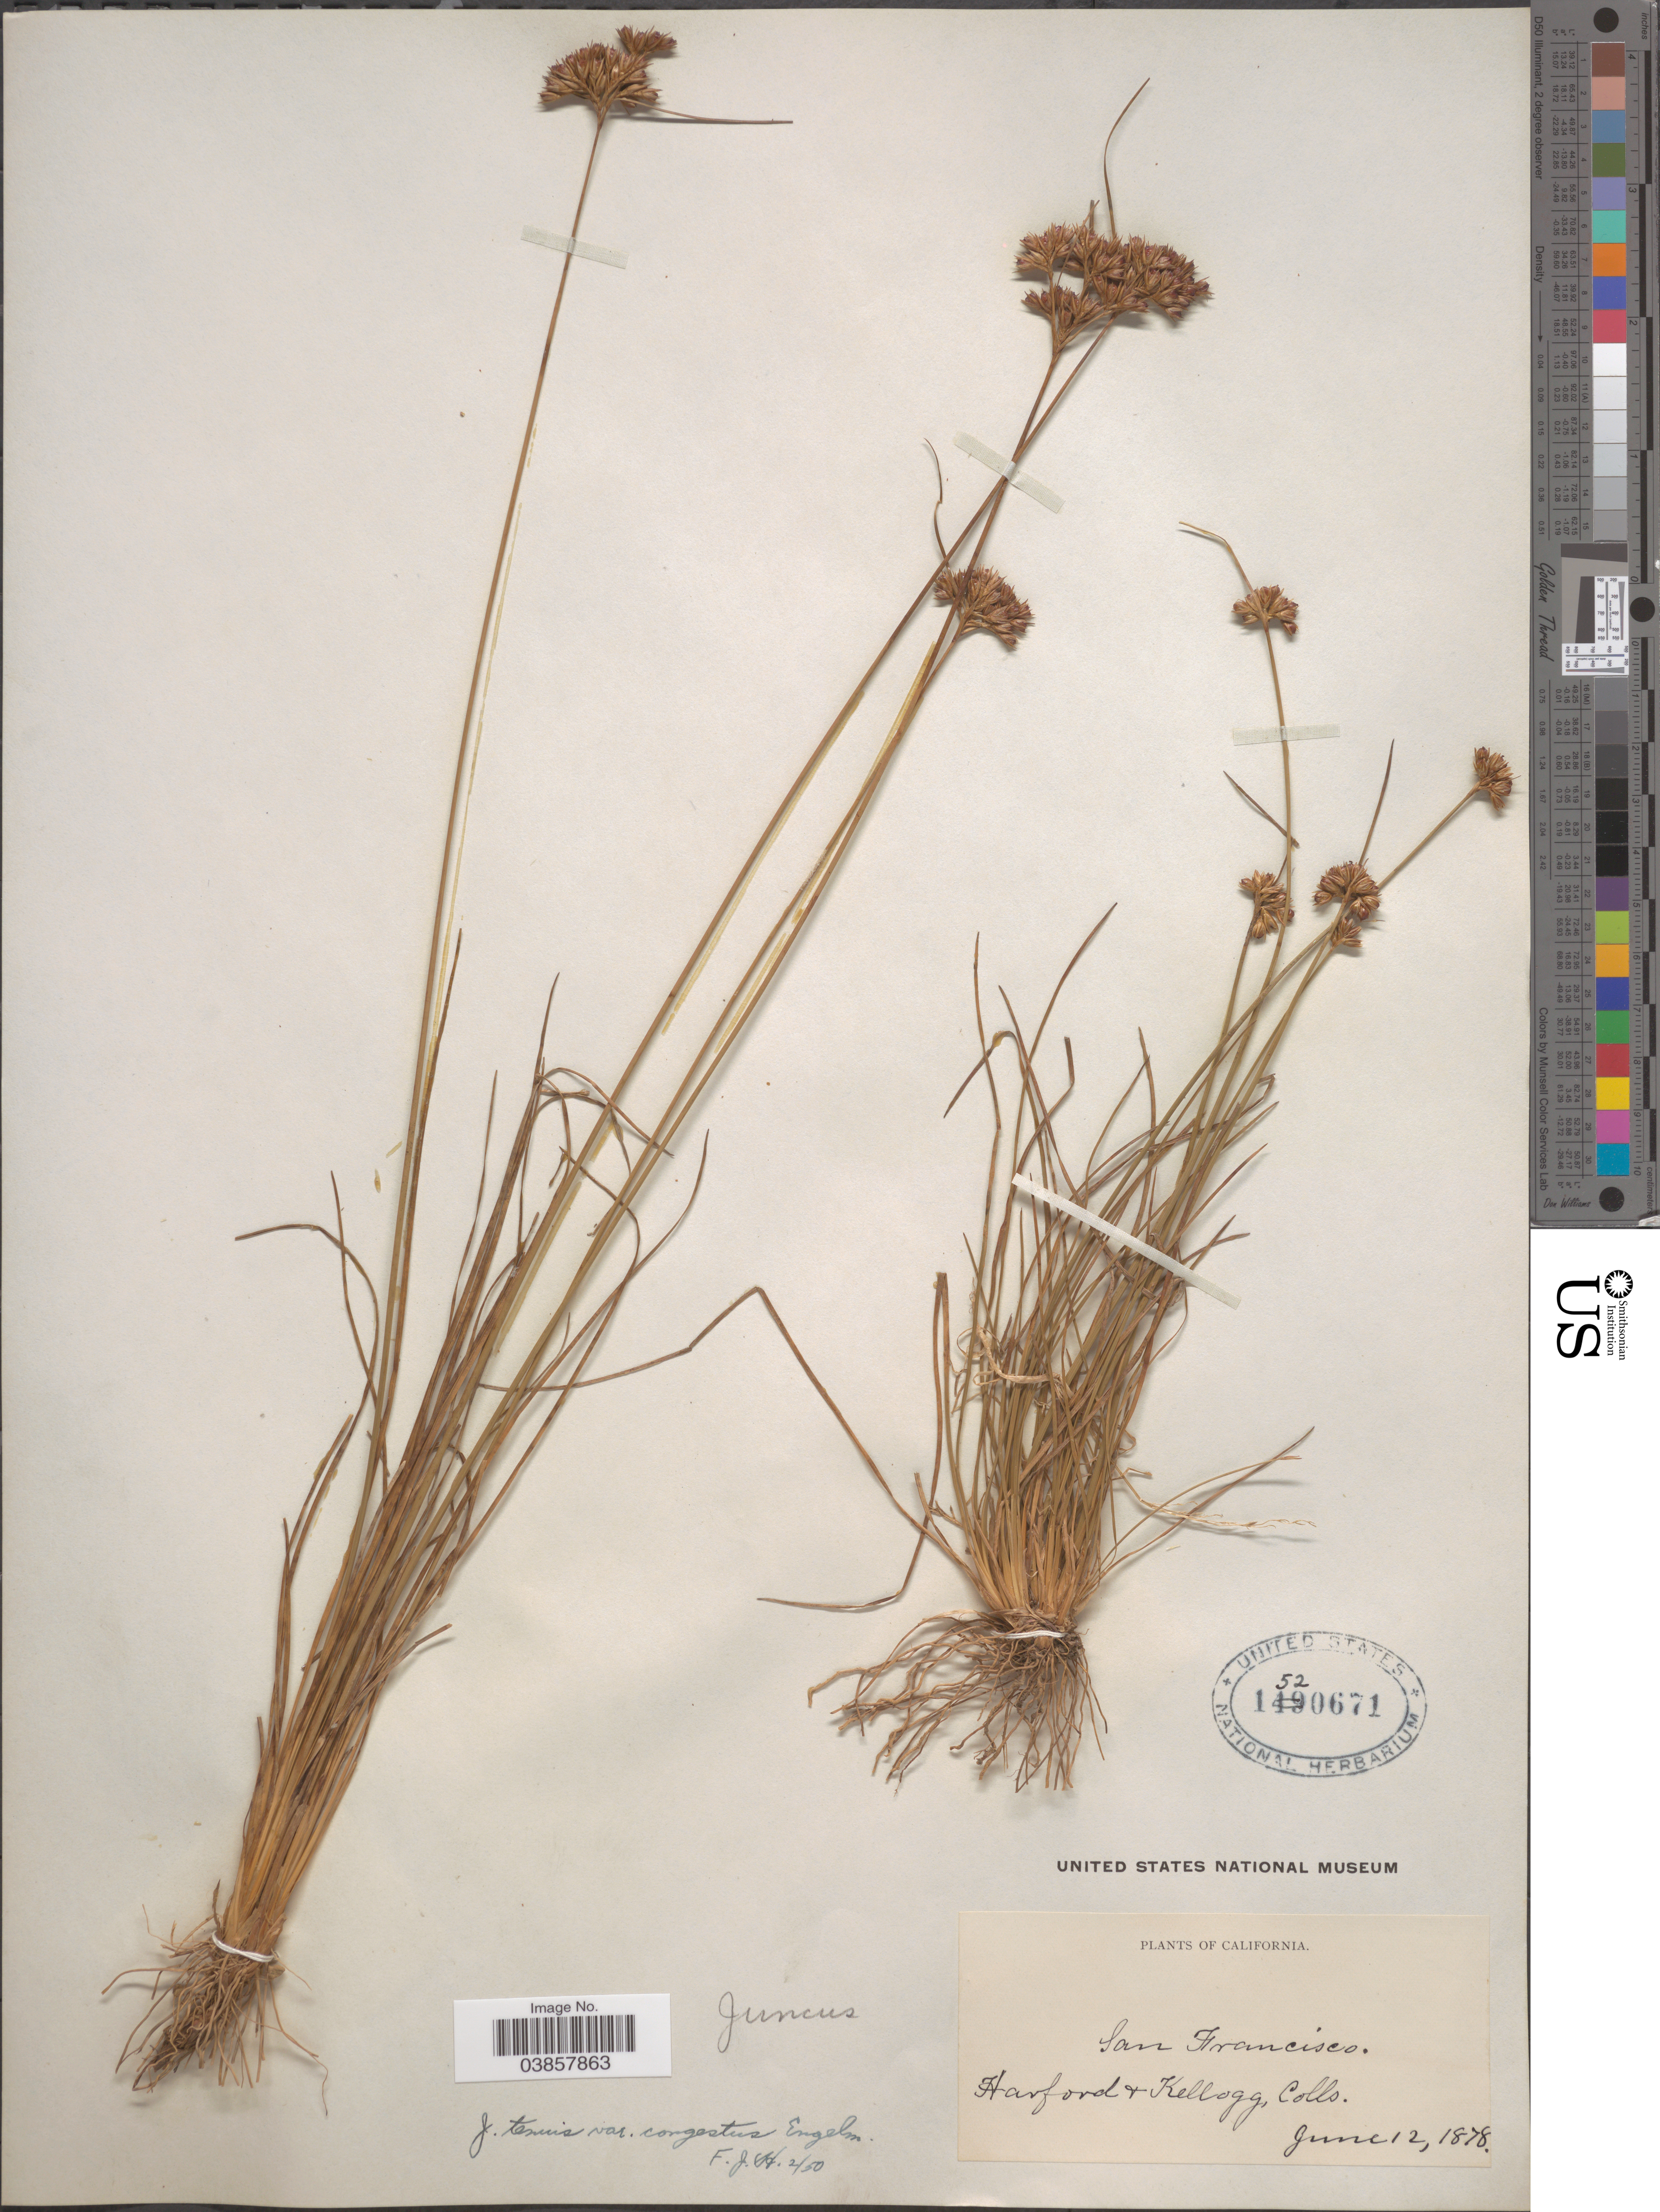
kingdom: Plantae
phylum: Tracheophyta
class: Liliopsida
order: Poales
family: Juncaceae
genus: Juncus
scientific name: Juncus tenuis var. congestus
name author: Engelm.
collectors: Harford & -- Kellogg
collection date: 1878-06-12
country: United States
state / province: California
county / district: San Francisco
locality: San Francisco.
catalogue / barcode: US 1520671